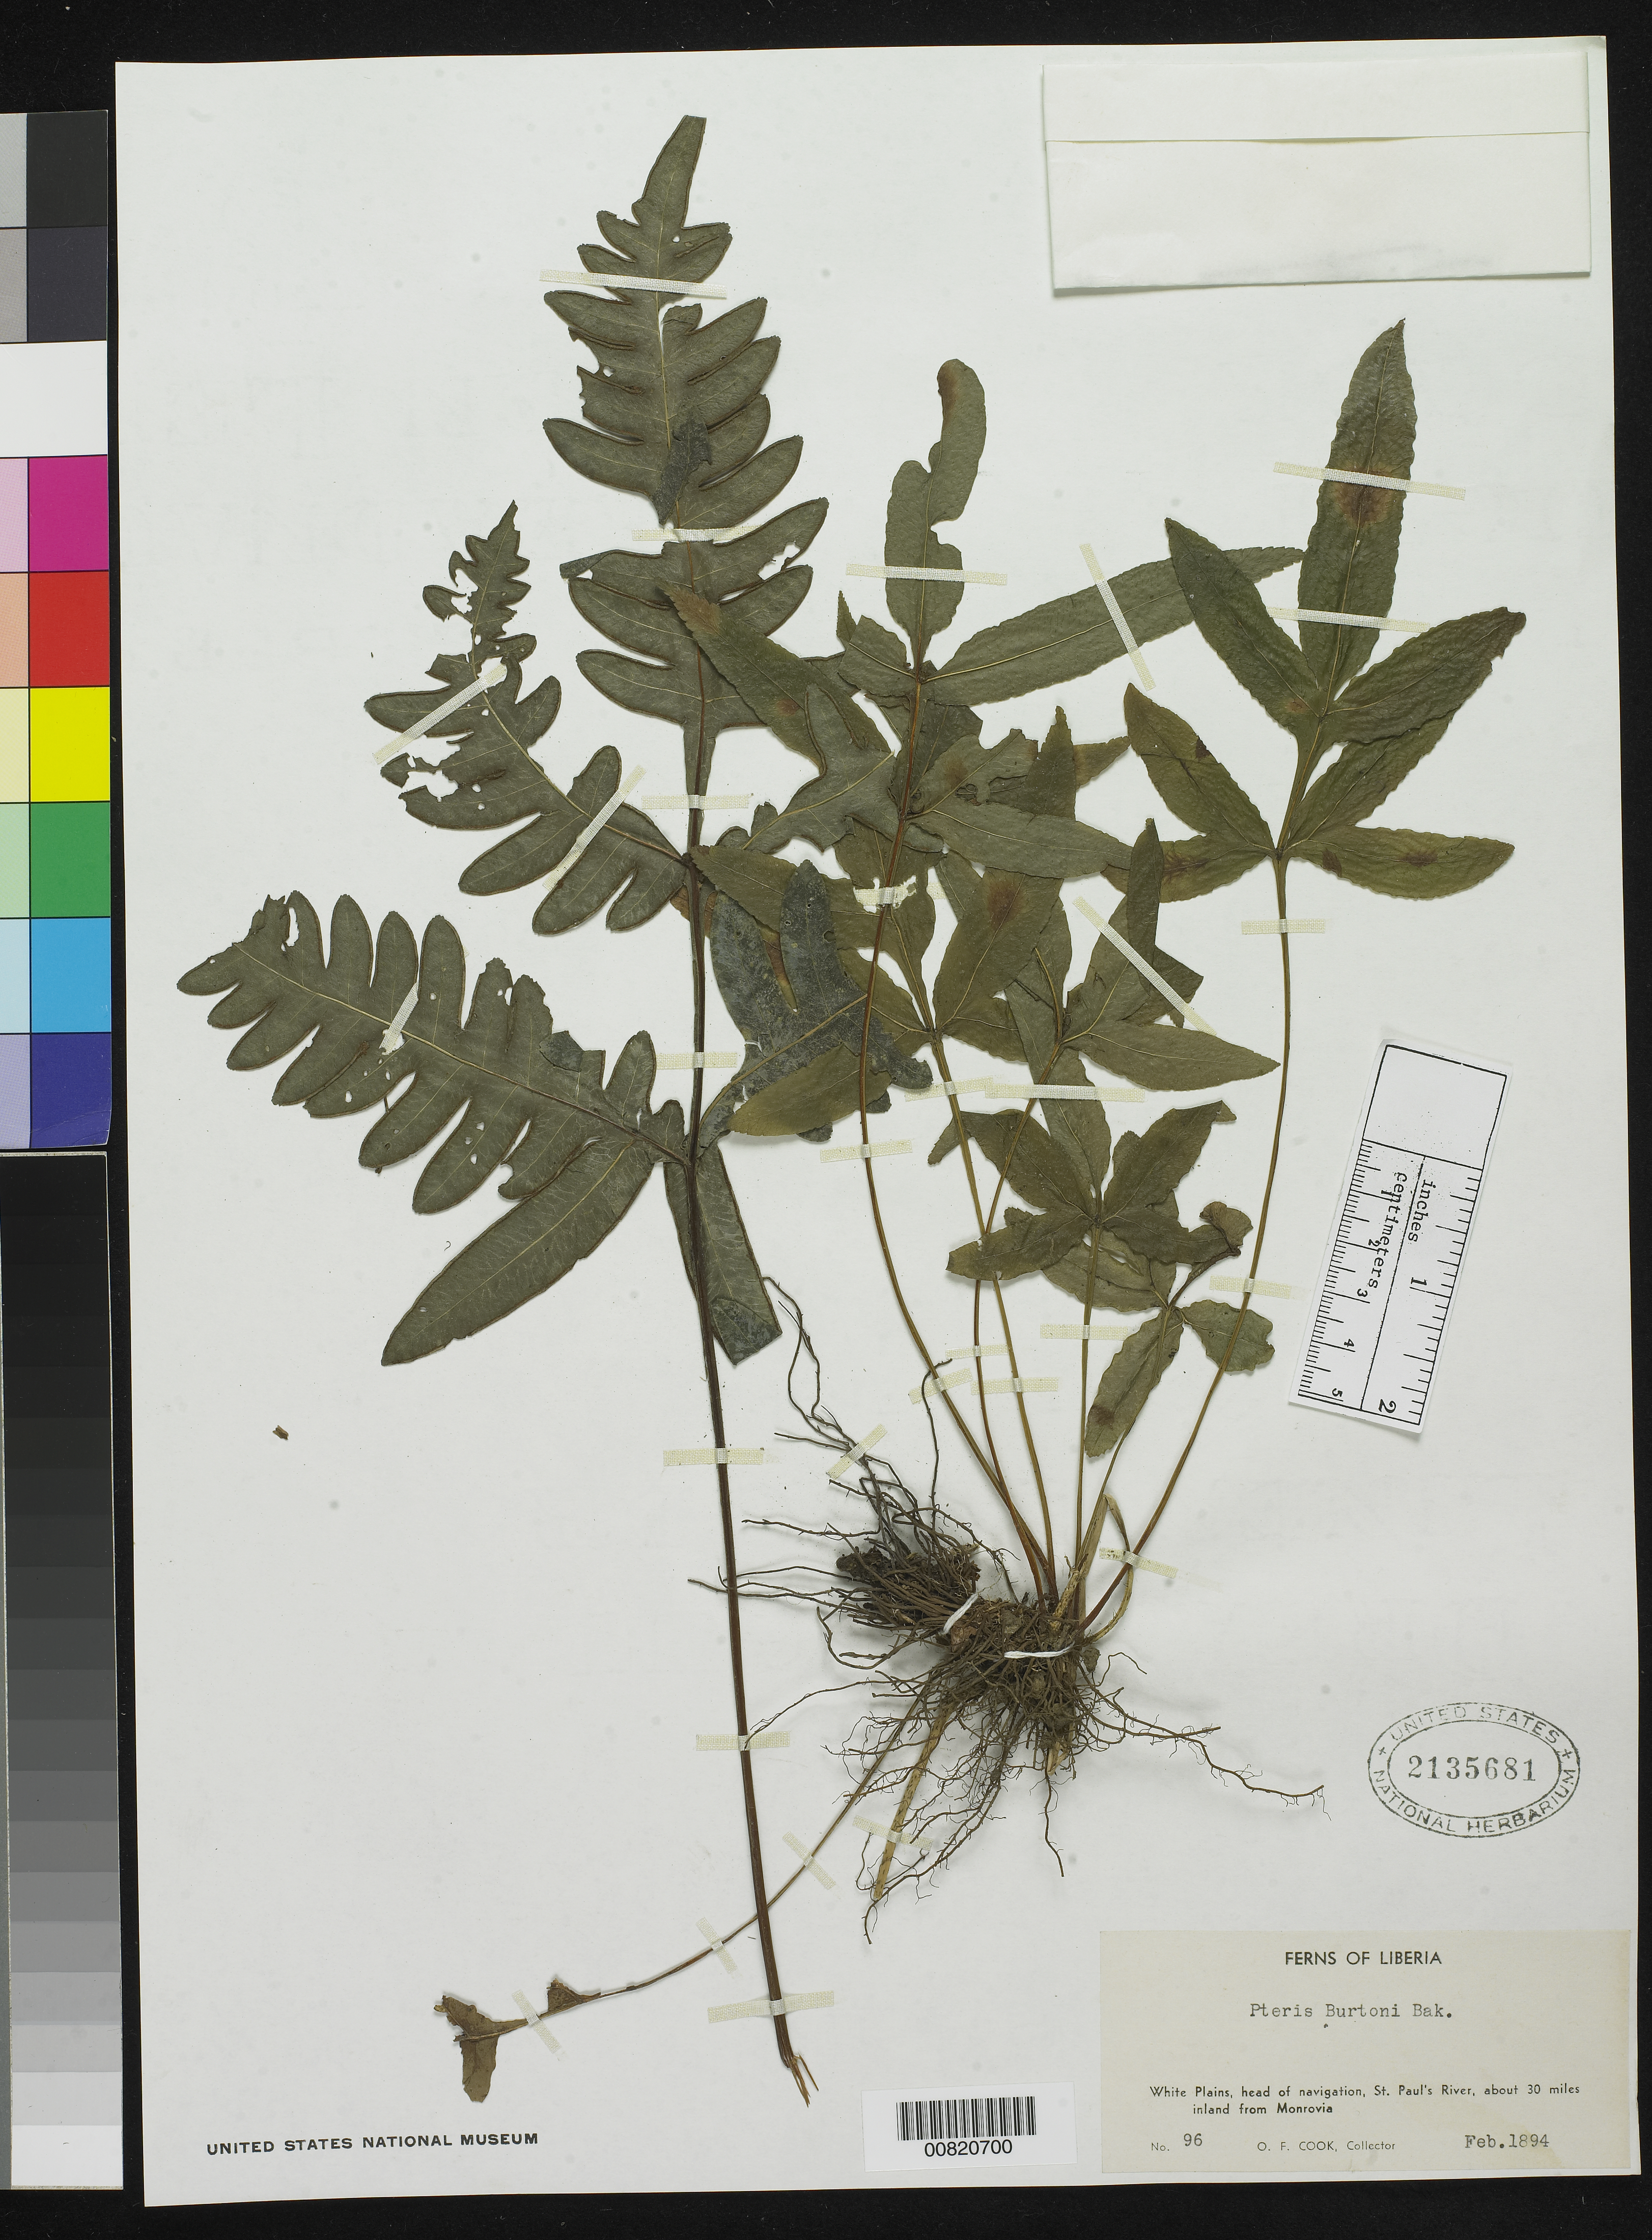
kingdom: Plantae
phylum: Tracheophyta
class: Polypodiopsida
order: Polypodiales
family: Pteridaceae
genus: Pteris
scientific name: Pteris atrovirens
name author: Willd.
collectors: O. F. Cook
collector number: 96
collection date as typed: Feb 1894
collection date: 1894-02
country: Liberia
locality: White Plains, head of navigation, St. Paul's River, about 30 miles inland from Monrovia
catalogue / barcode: US 2135681